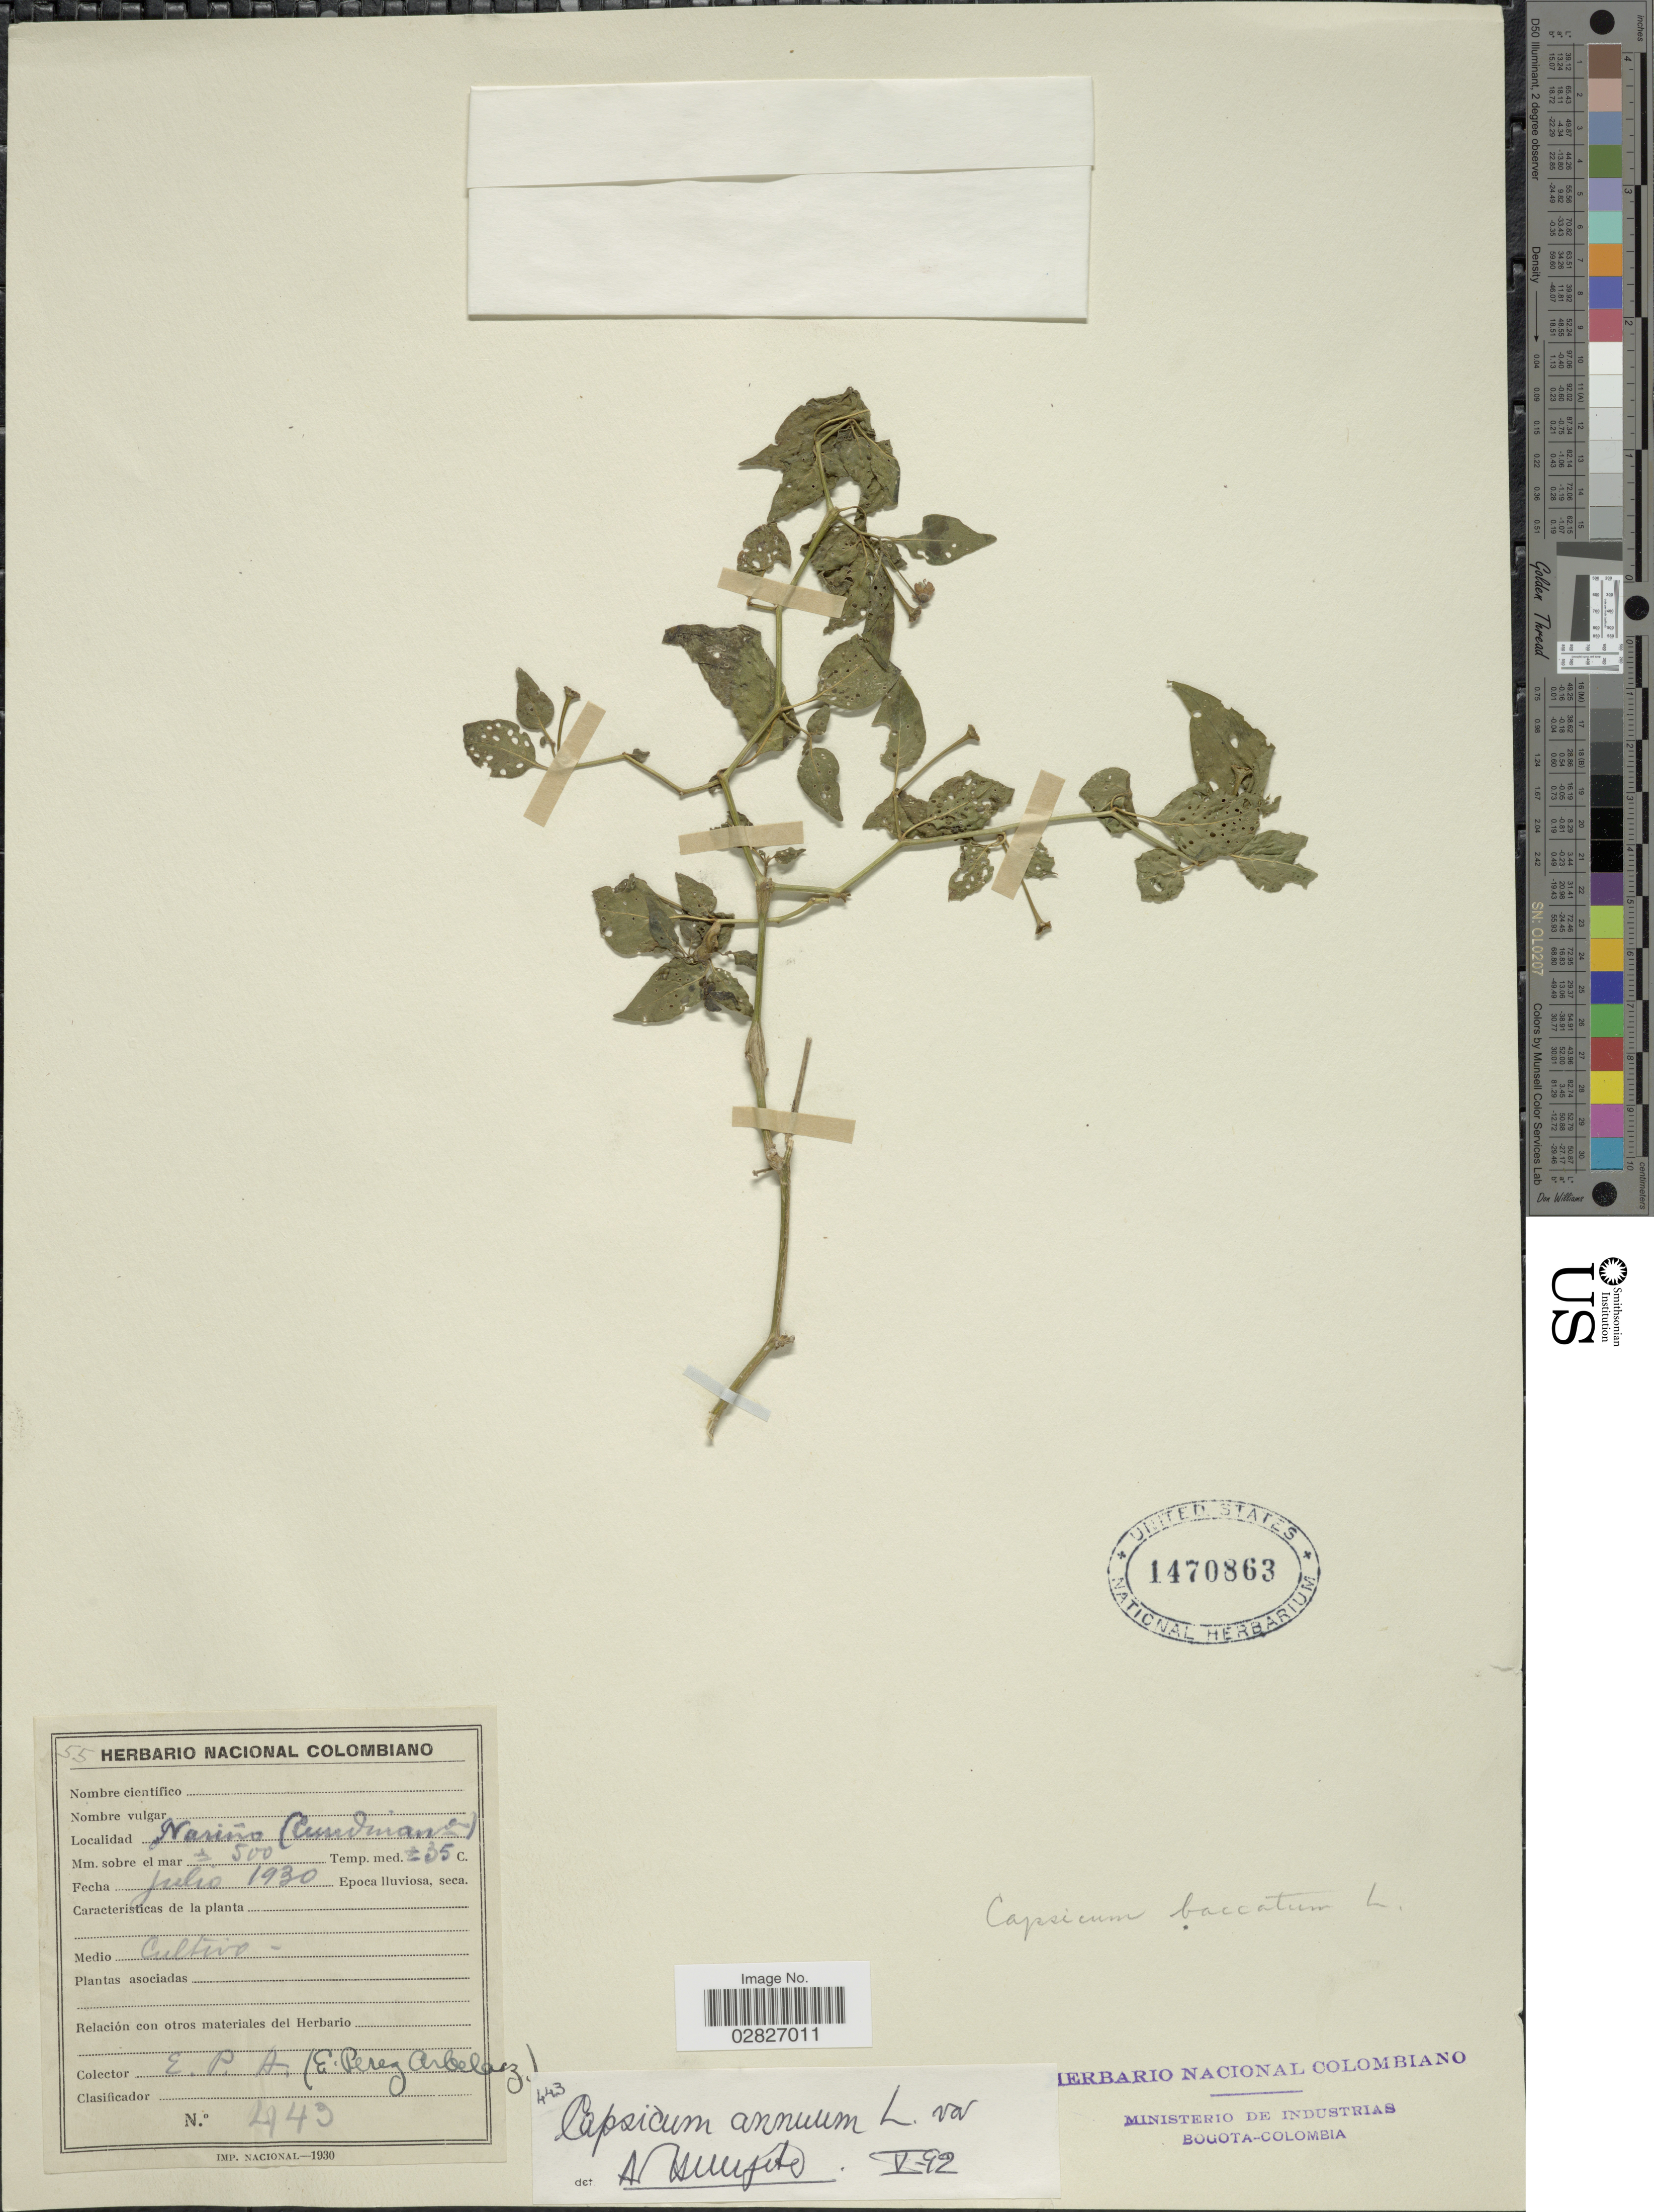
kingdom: Plantae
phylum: Tracheophyta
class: Magnoliopsida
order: Solanales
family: Solanaceae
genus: Capsicum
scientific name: Capsicum annuum 'Habanero'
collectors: E. Pérez Arbeláez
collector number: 443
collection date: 1930-07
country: Colombia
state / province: Nariño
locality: Cundinana [interpreted]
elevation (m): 500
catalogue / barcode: US 1470863